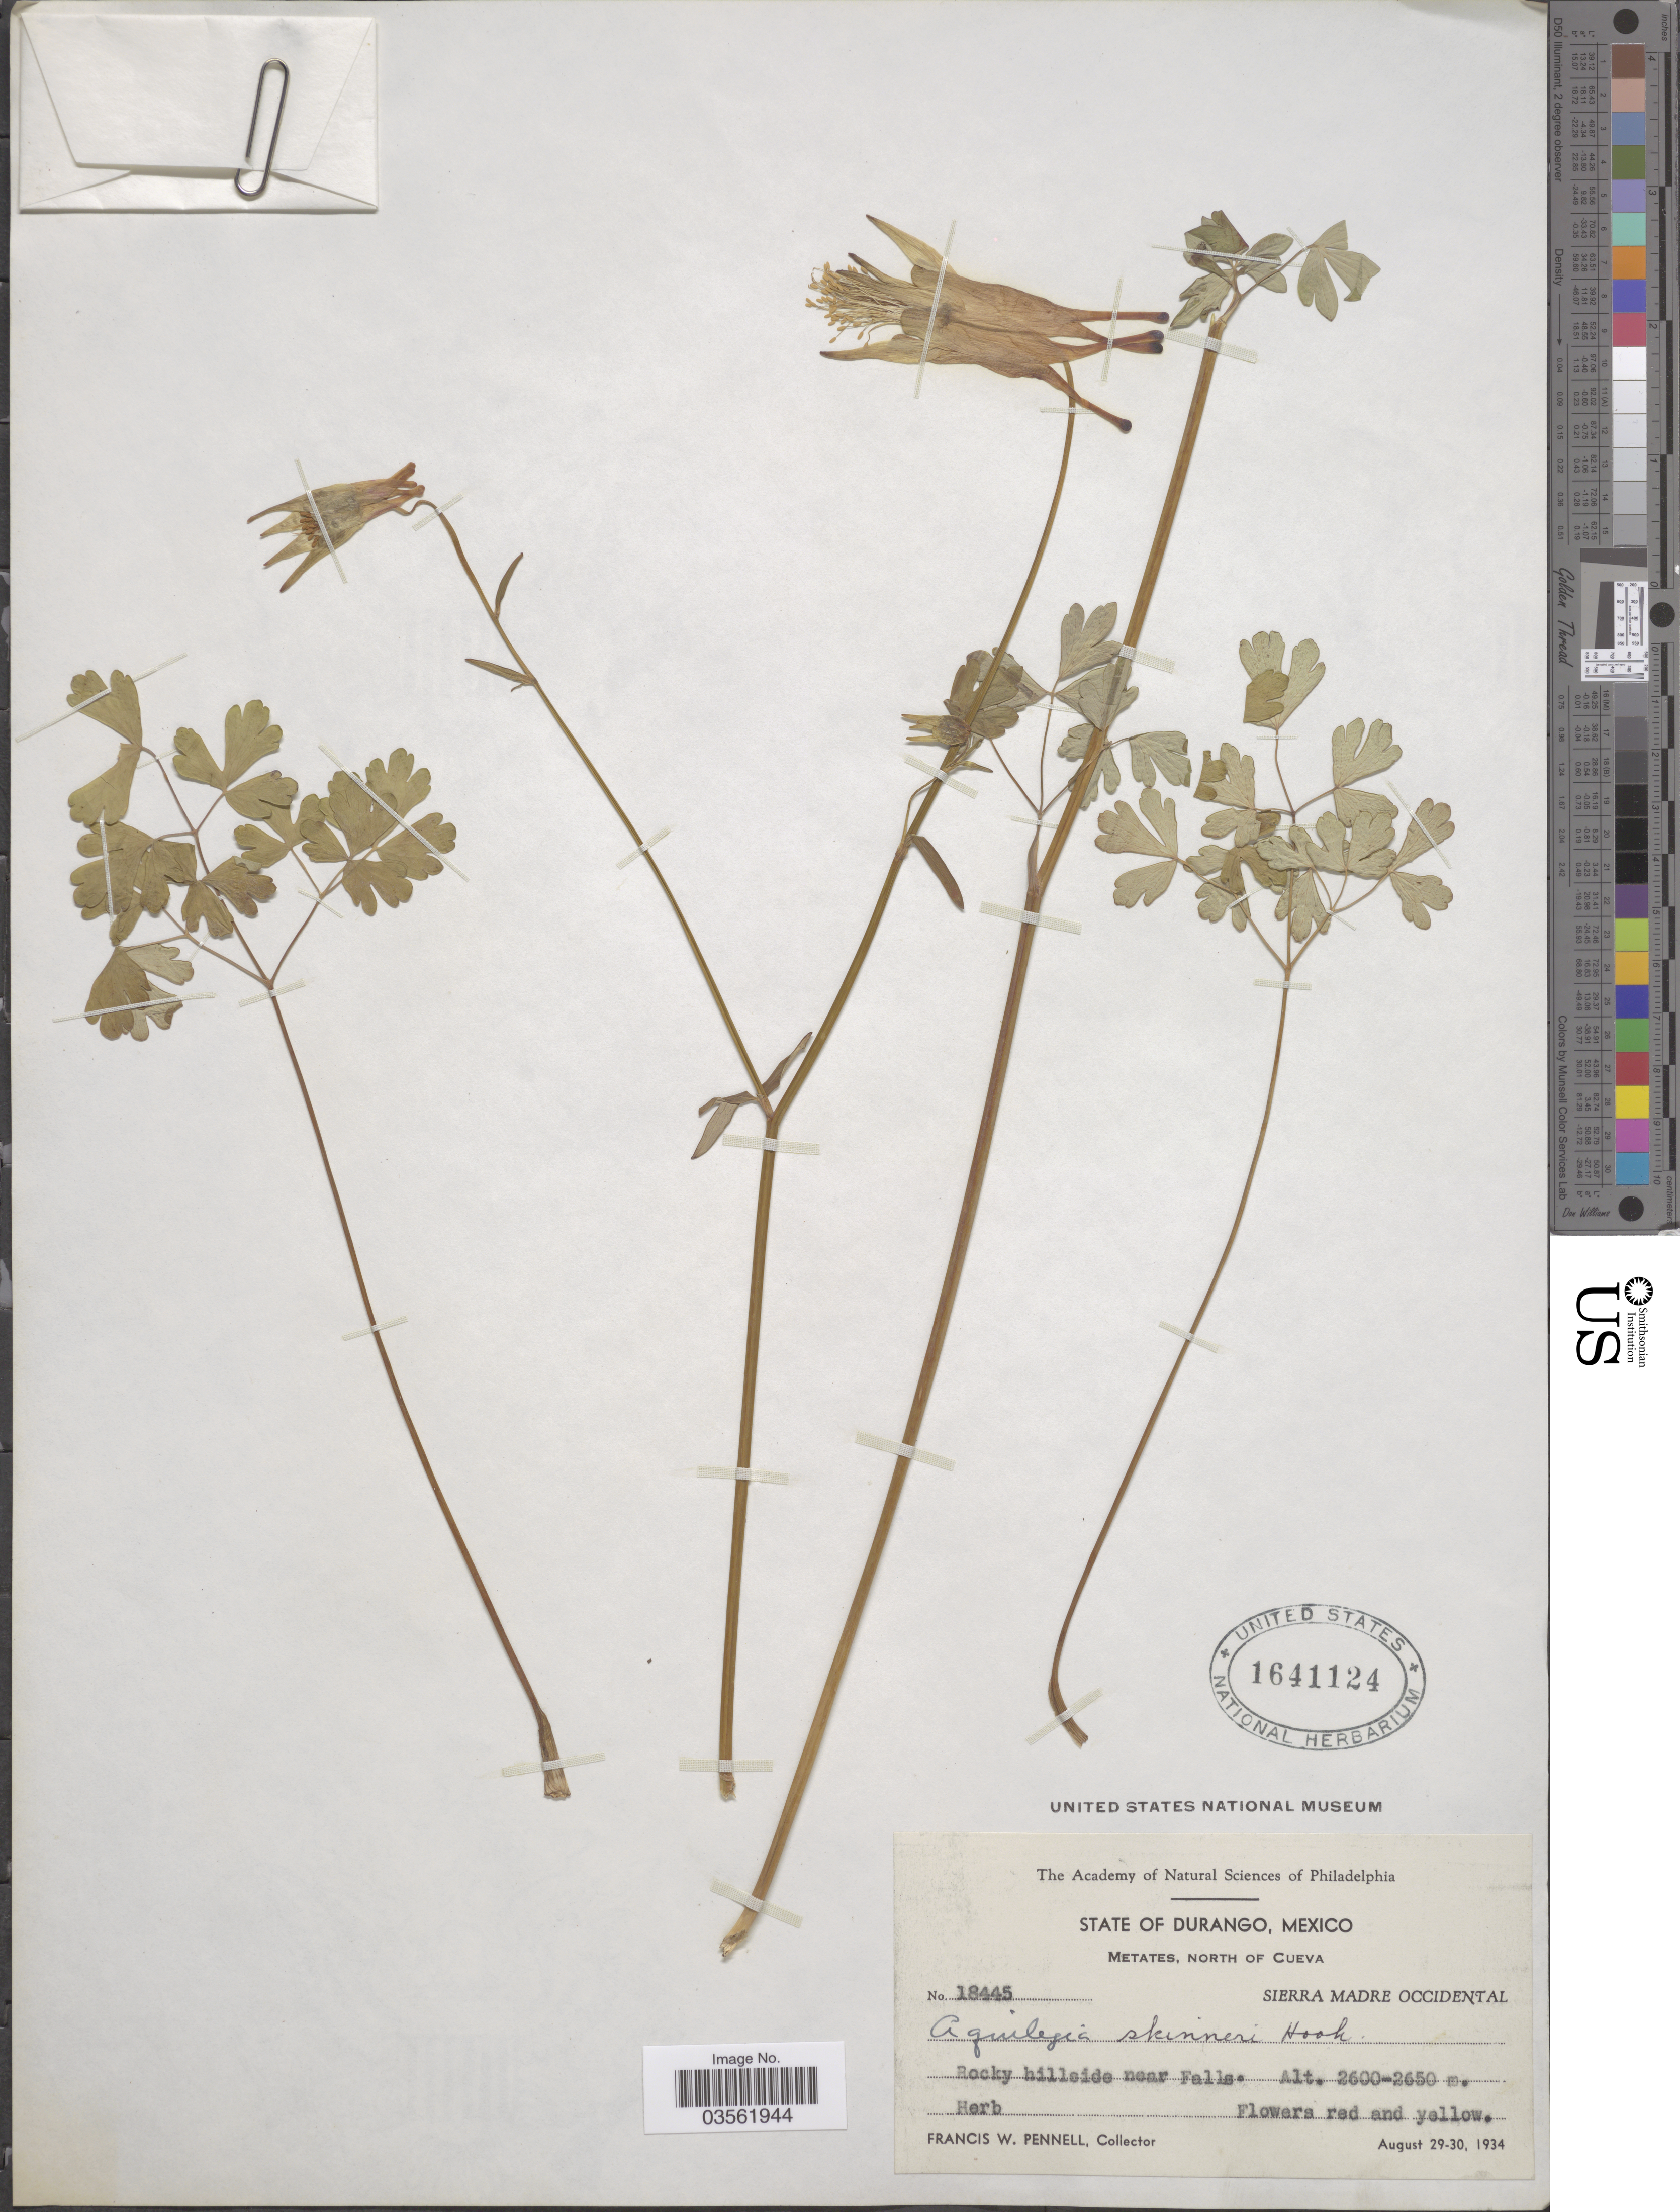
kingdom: Plantae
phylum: Tracheophyta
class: Magnoliopsida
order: Ranunculales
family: Ranunculaceae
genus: Aquilegia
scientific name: Aquilegia skinneri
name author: Hook. f.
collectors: F. W. Pennell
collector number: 18445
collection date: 1934-08-29/1934-08-30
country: Mexico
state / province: Durango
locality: Metates, North of Cueva. Sierra Madre Occidental. Rocky hillside near Falls.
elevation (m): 2600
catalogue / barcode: US 1641124